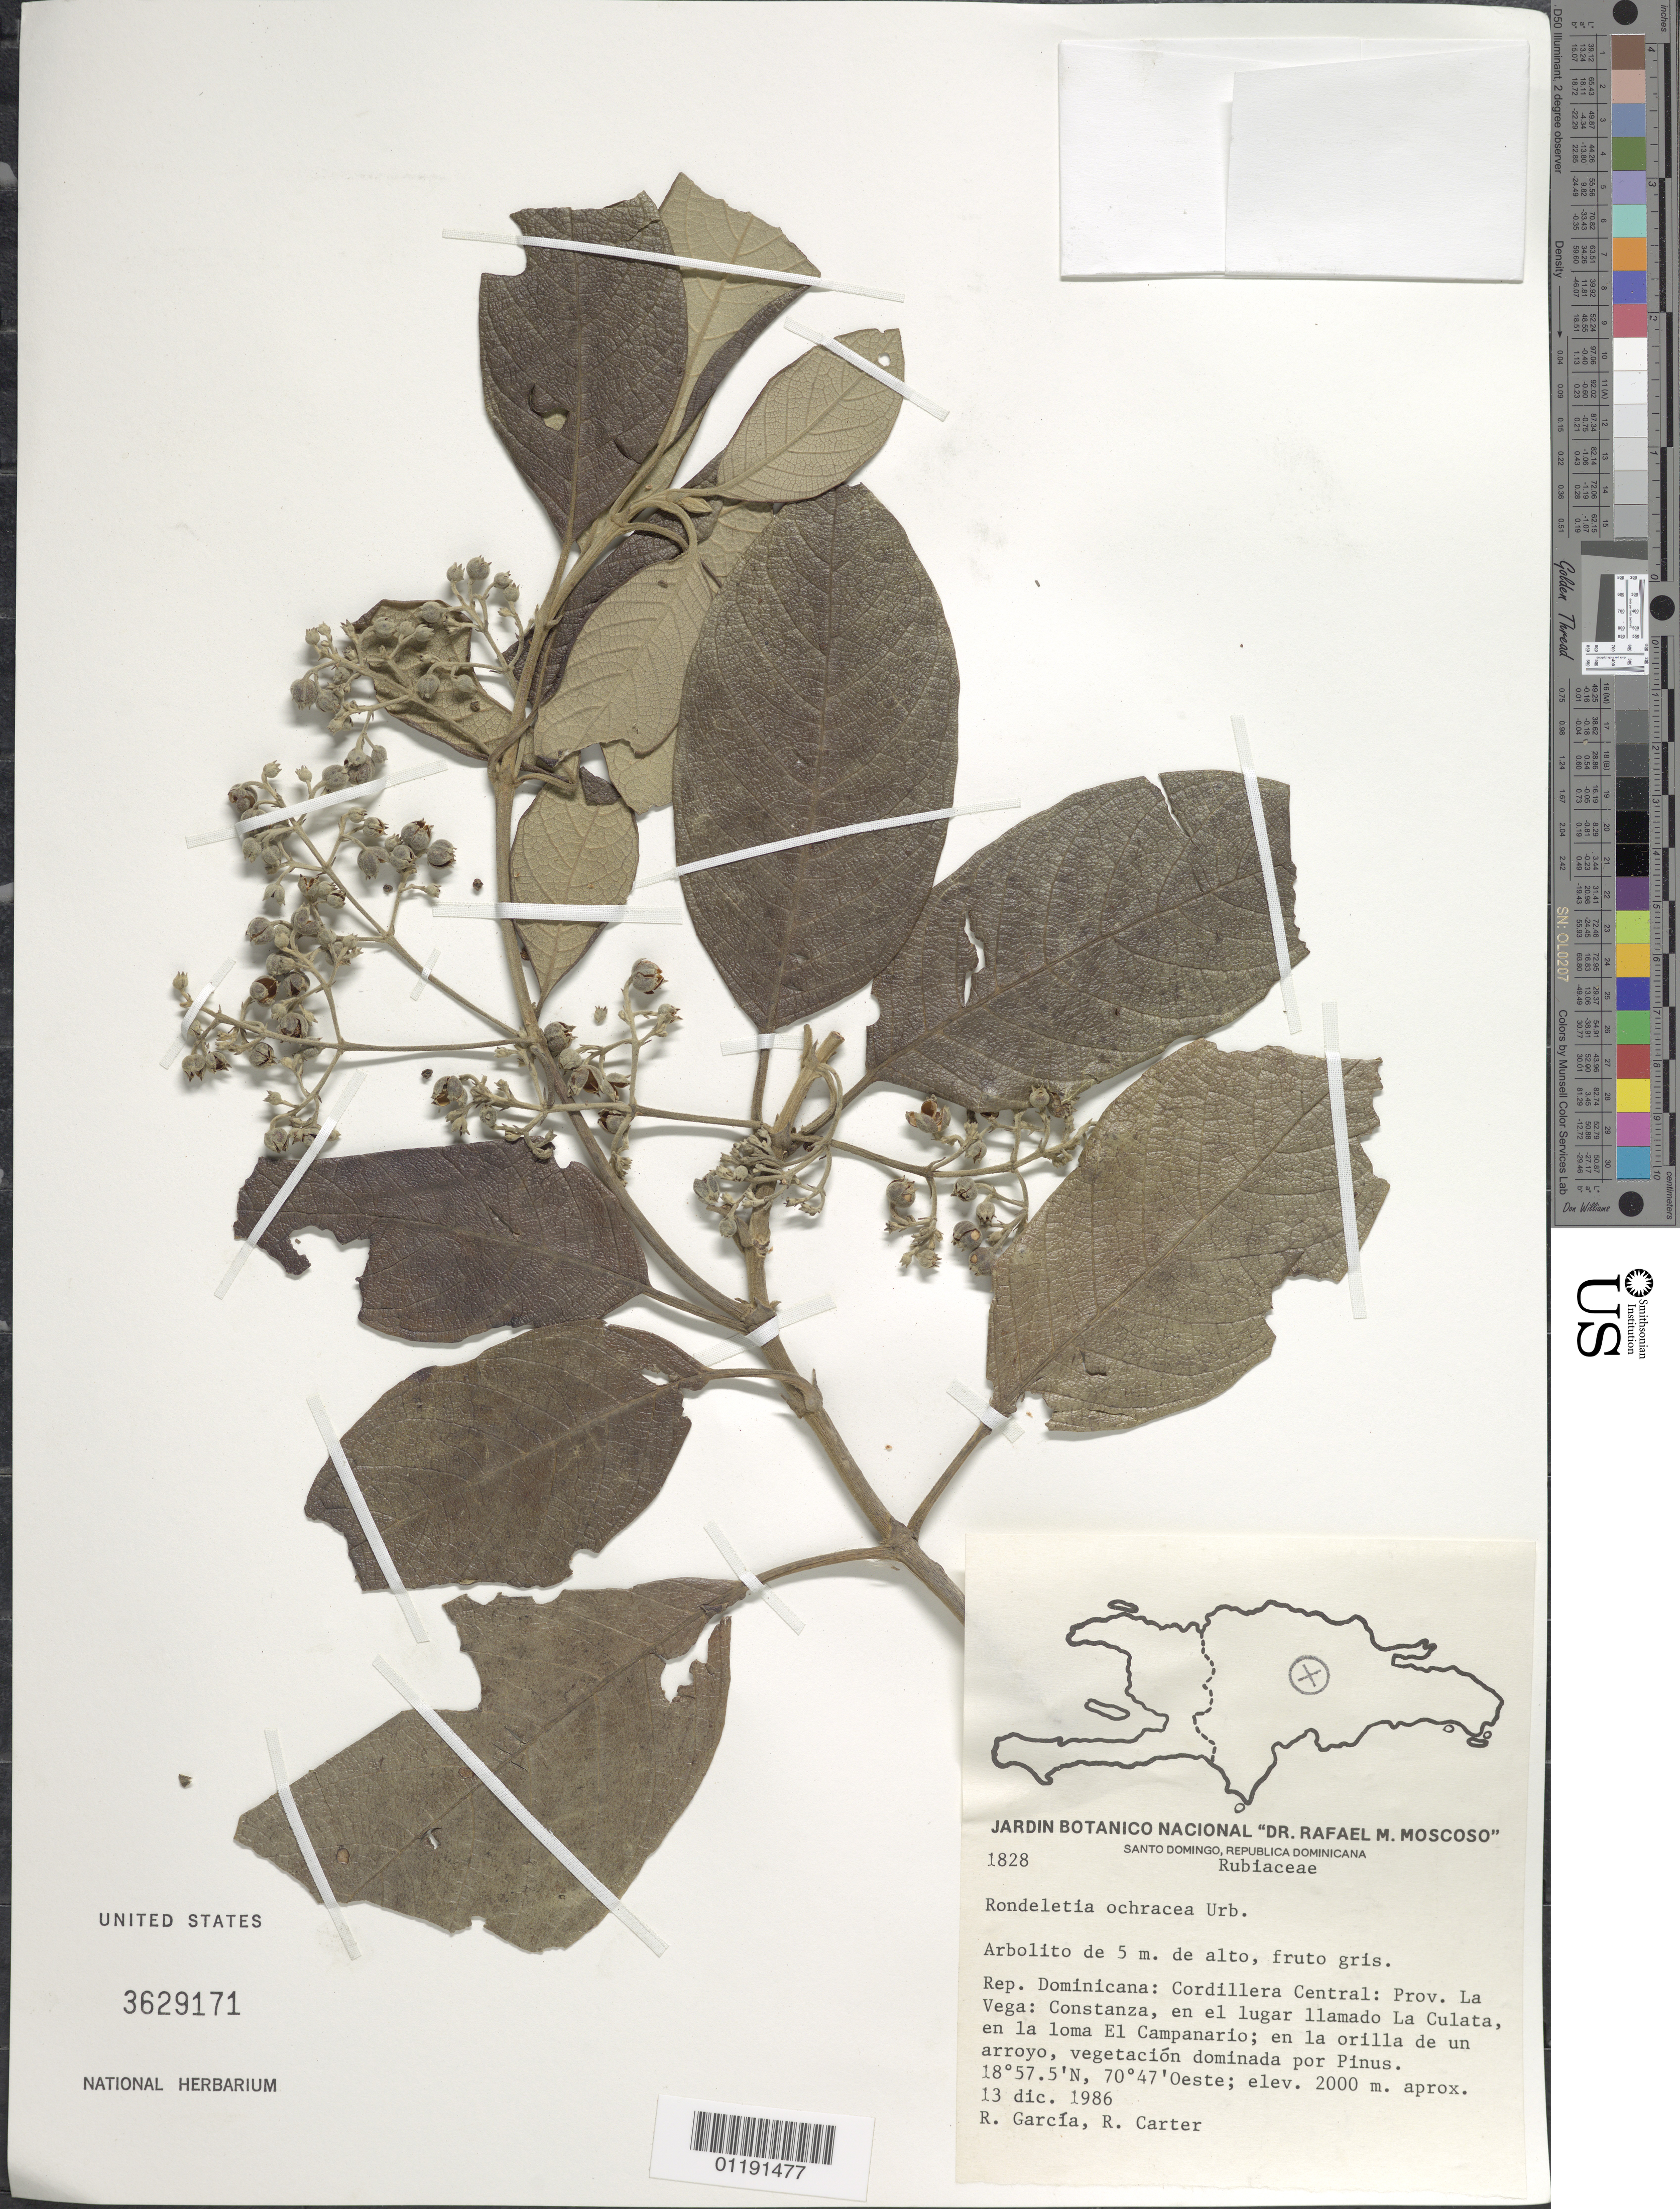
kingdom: Plantae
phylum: Tracheophyta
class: Magnoliopsida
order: Gentianales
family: Rubiaceae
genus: Rondeletia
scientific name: Rondeletia ochracea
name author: Urb.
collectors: R. G. García & R. Carter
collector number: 1828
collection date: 1986-12-13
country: Dominican Republic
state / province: La Vega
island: Hispaniola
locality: Cordillera Central: Constanza, in the place called La Culeta, on the hill El Campanario; on the banks of a stream.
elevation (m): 2000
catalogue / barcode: US 3629171